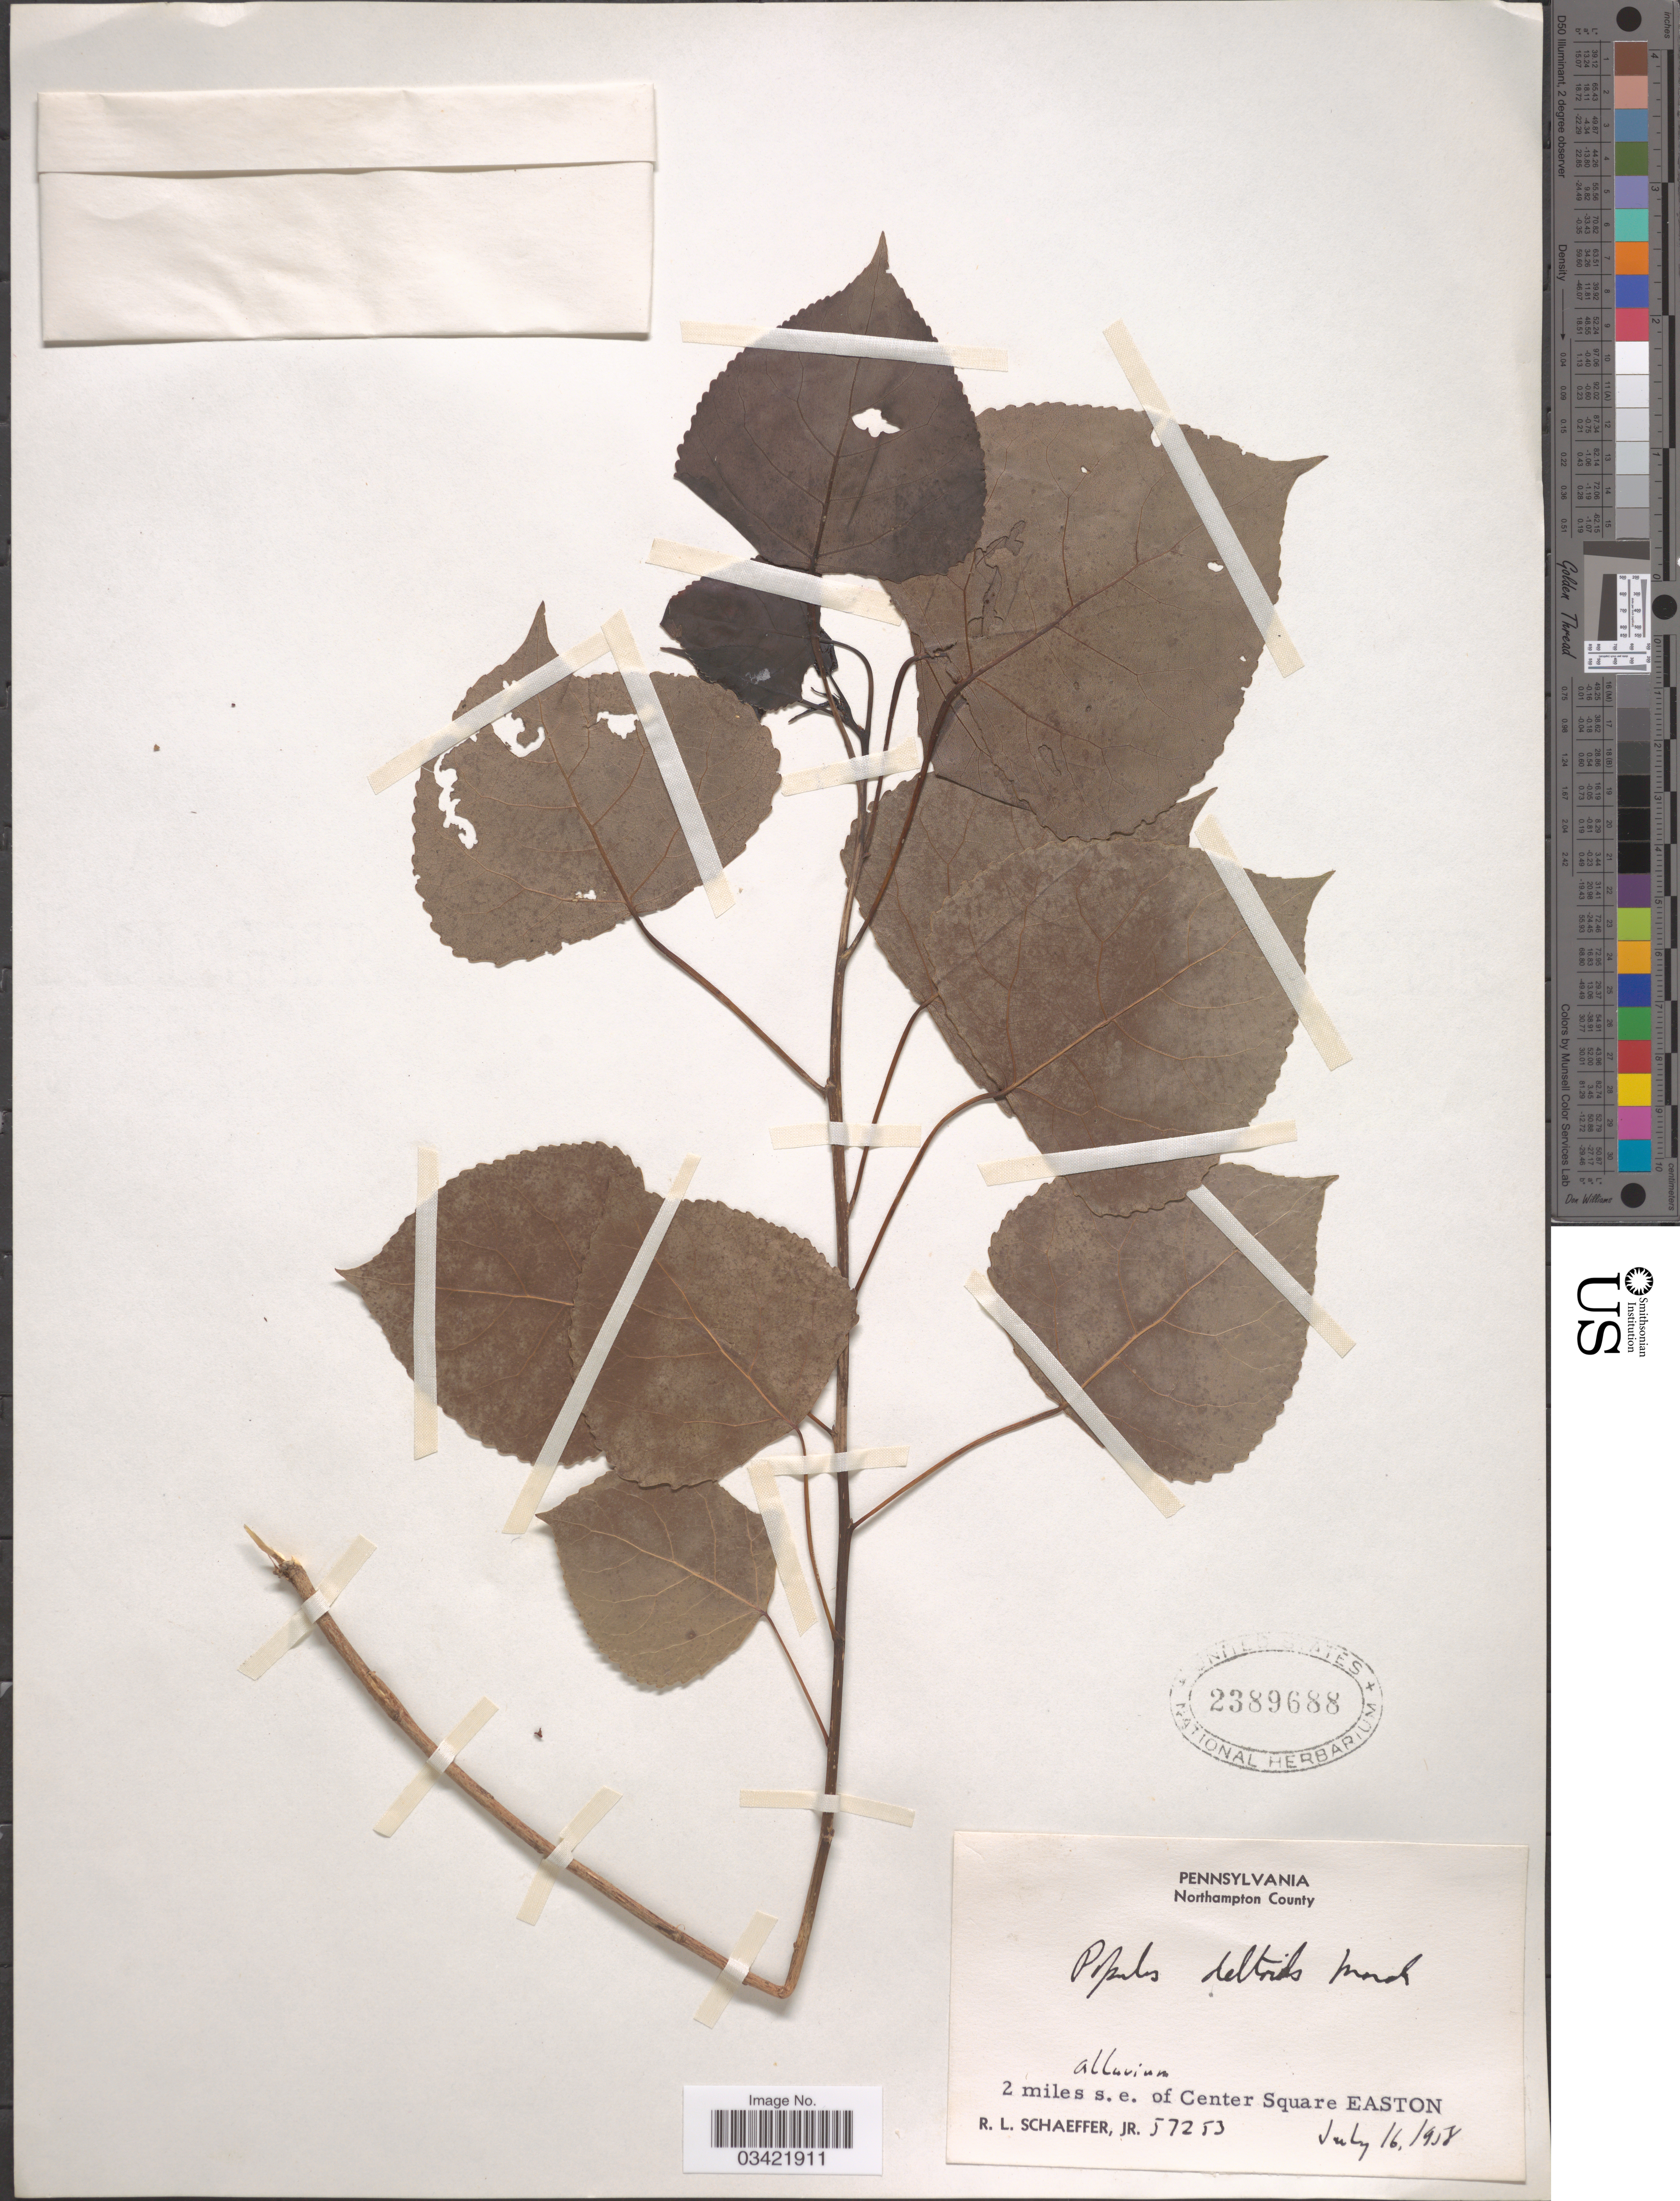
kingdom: Plantae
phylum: Tracheophyta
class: Magnoliopsida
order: Malpighiales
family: Salicaceae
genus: Populus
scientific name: Populus deltoides subsp. monilifera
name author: (Aiton) Eckenw.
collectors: R. L. Schaeffer Jr.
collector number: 57253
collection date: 1958-07-16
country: United States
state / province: Pennsylvania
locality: Northampton County. 2 miles s. e. of Center Square Easton.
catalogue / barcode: US 2389688